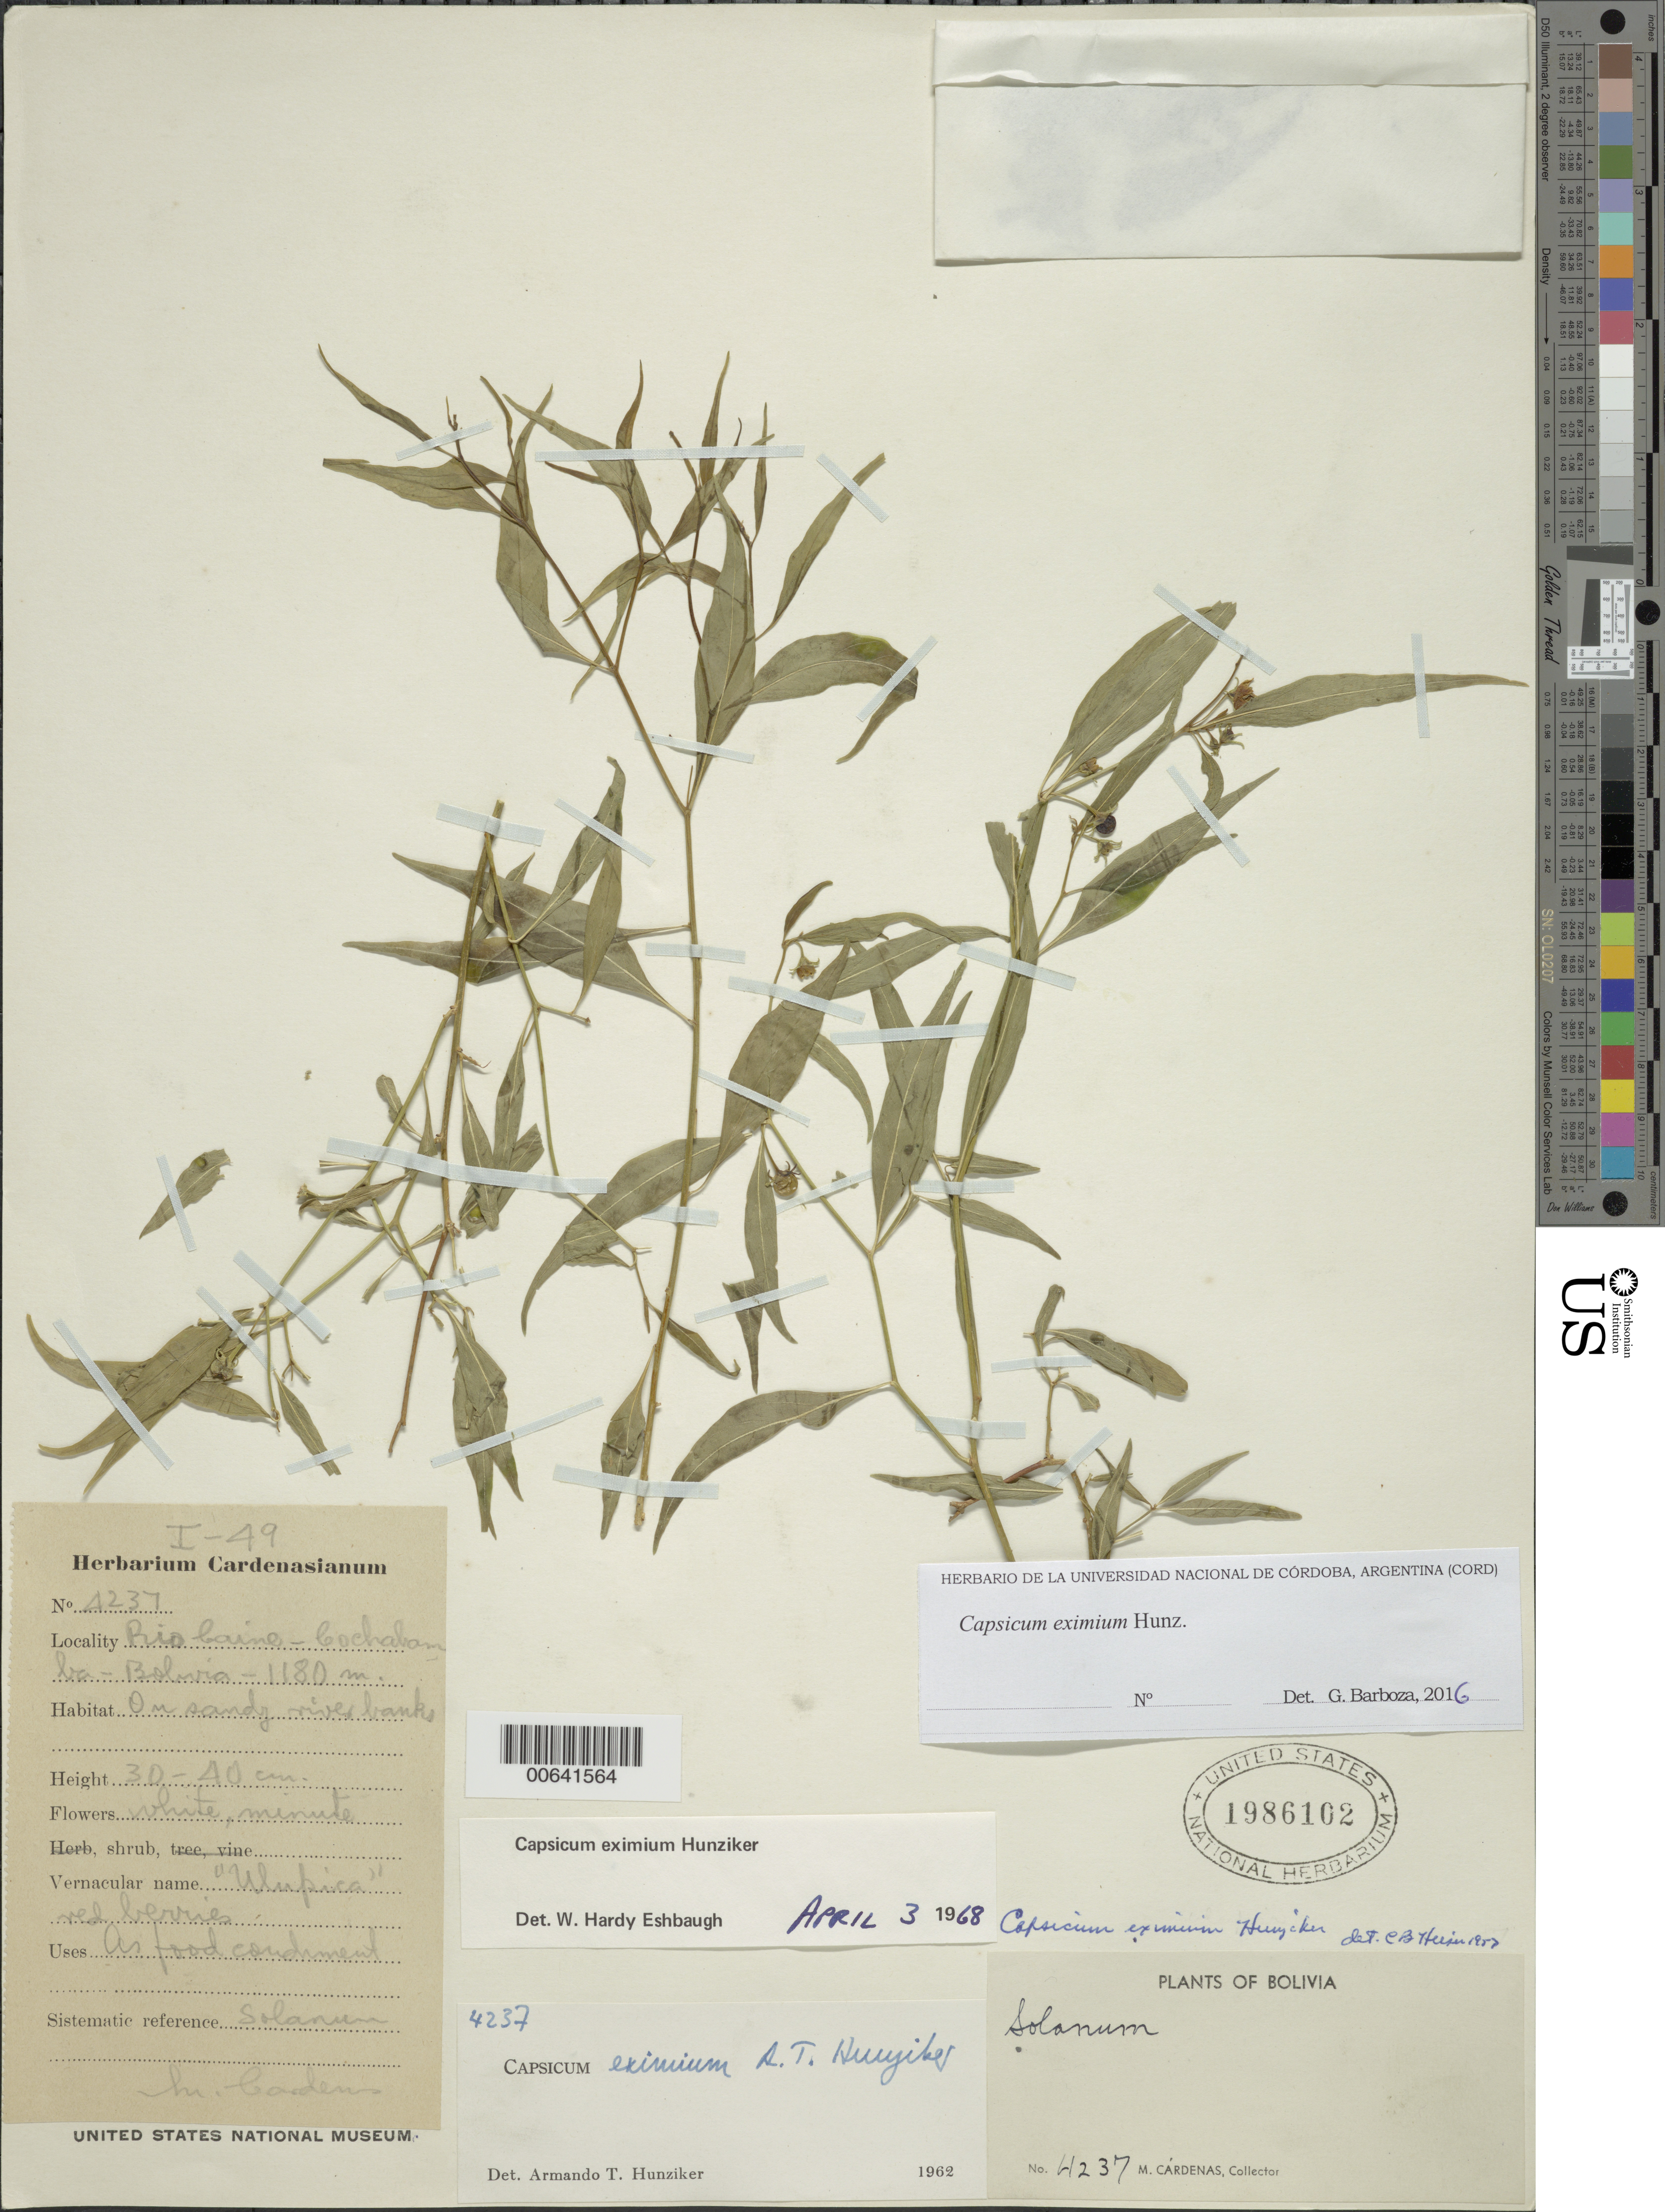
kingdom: Plantae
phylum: Tracheophyta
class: Magnoliopsida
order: Solanales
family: Solanaceae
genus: Capsicum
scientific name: Capsicum eximium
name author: Hunz.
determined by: Eshbaugh, W. H.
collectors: M. Cárdenas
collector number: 4237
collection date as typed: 01 Jan 1949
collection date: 1949-01-01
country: Bolivia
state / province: Cochabamba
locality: Río Caine.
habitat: En bancos de arena del Rio.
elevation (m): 1180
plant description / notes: Common name: ulupica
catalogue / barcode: US 1986102